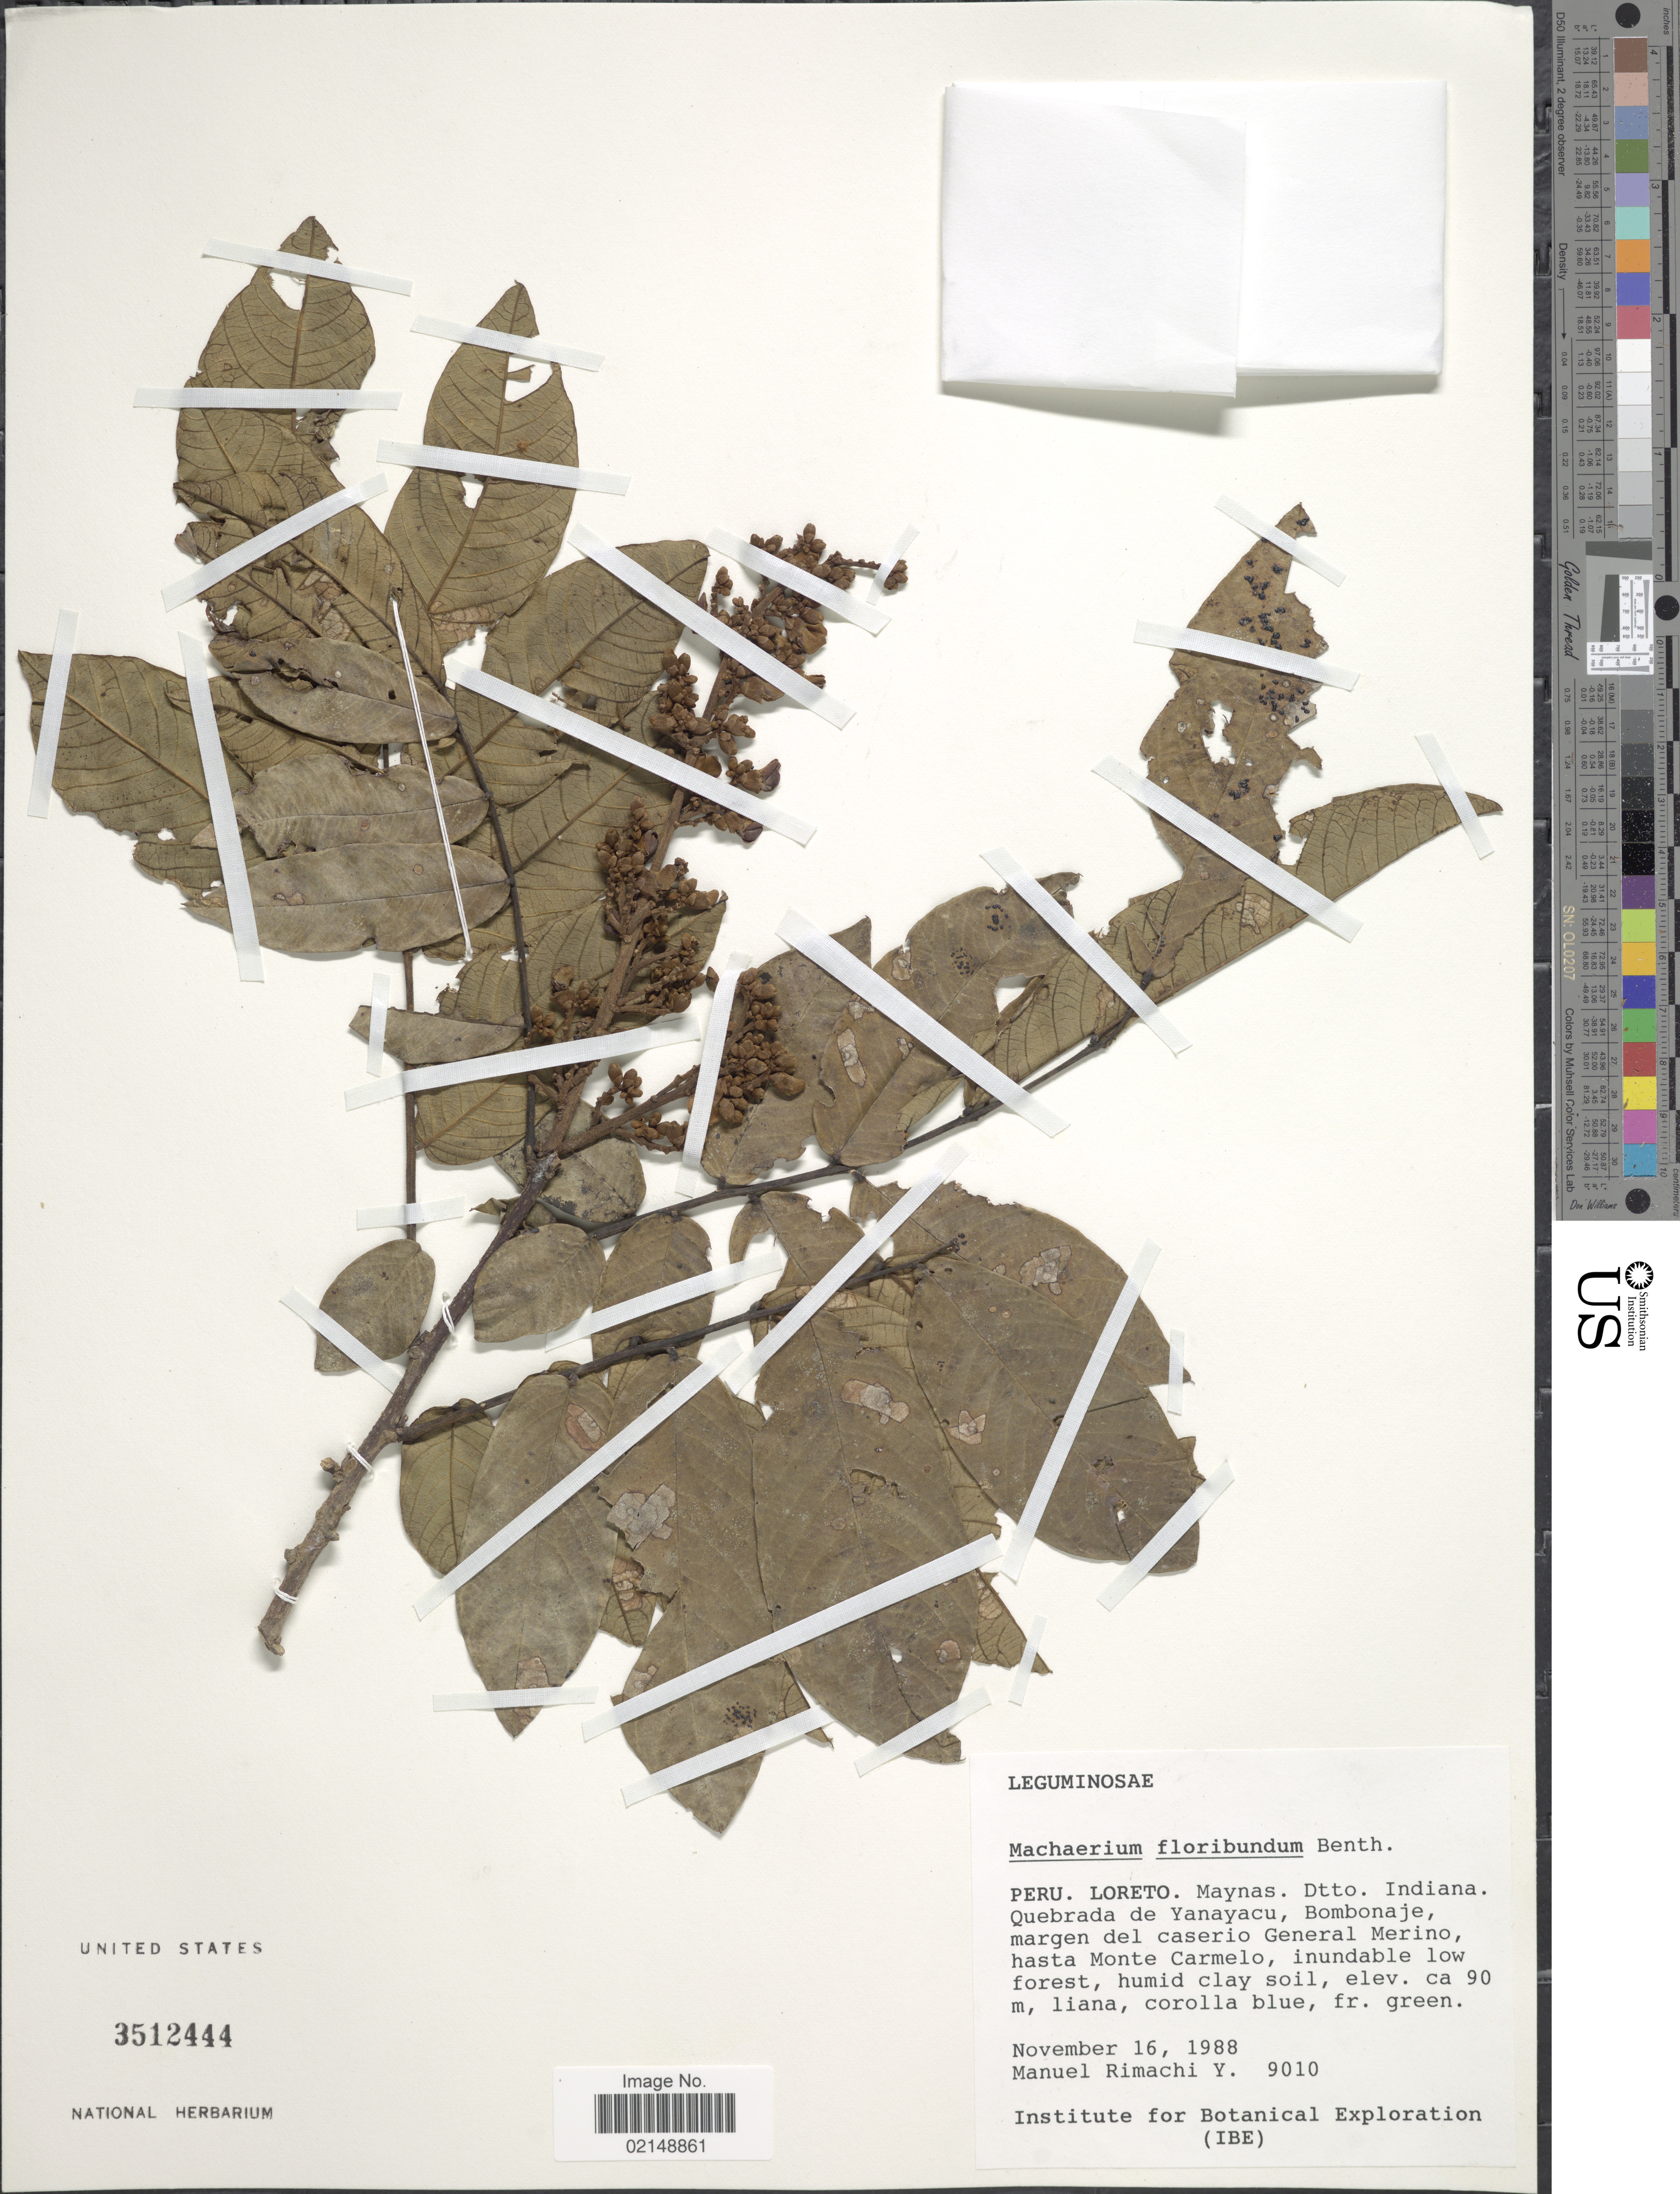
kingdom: Plantae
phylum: Tracheophyta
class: Magnoliopsida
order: Fabales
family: Fabaceae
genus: Machaerium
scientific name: Machaerium floribundum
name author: Benth.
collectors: M. Rimachi Y.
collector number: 9010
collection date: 1988-11-16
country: Peru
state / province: Loreto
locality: Maynas. Dtto. Indiana. Quebrada da Yanaacu, Bombonaje, margen del caserio General Merino, hasta Monte Carmelo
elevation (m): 90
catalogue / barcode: US 3512444